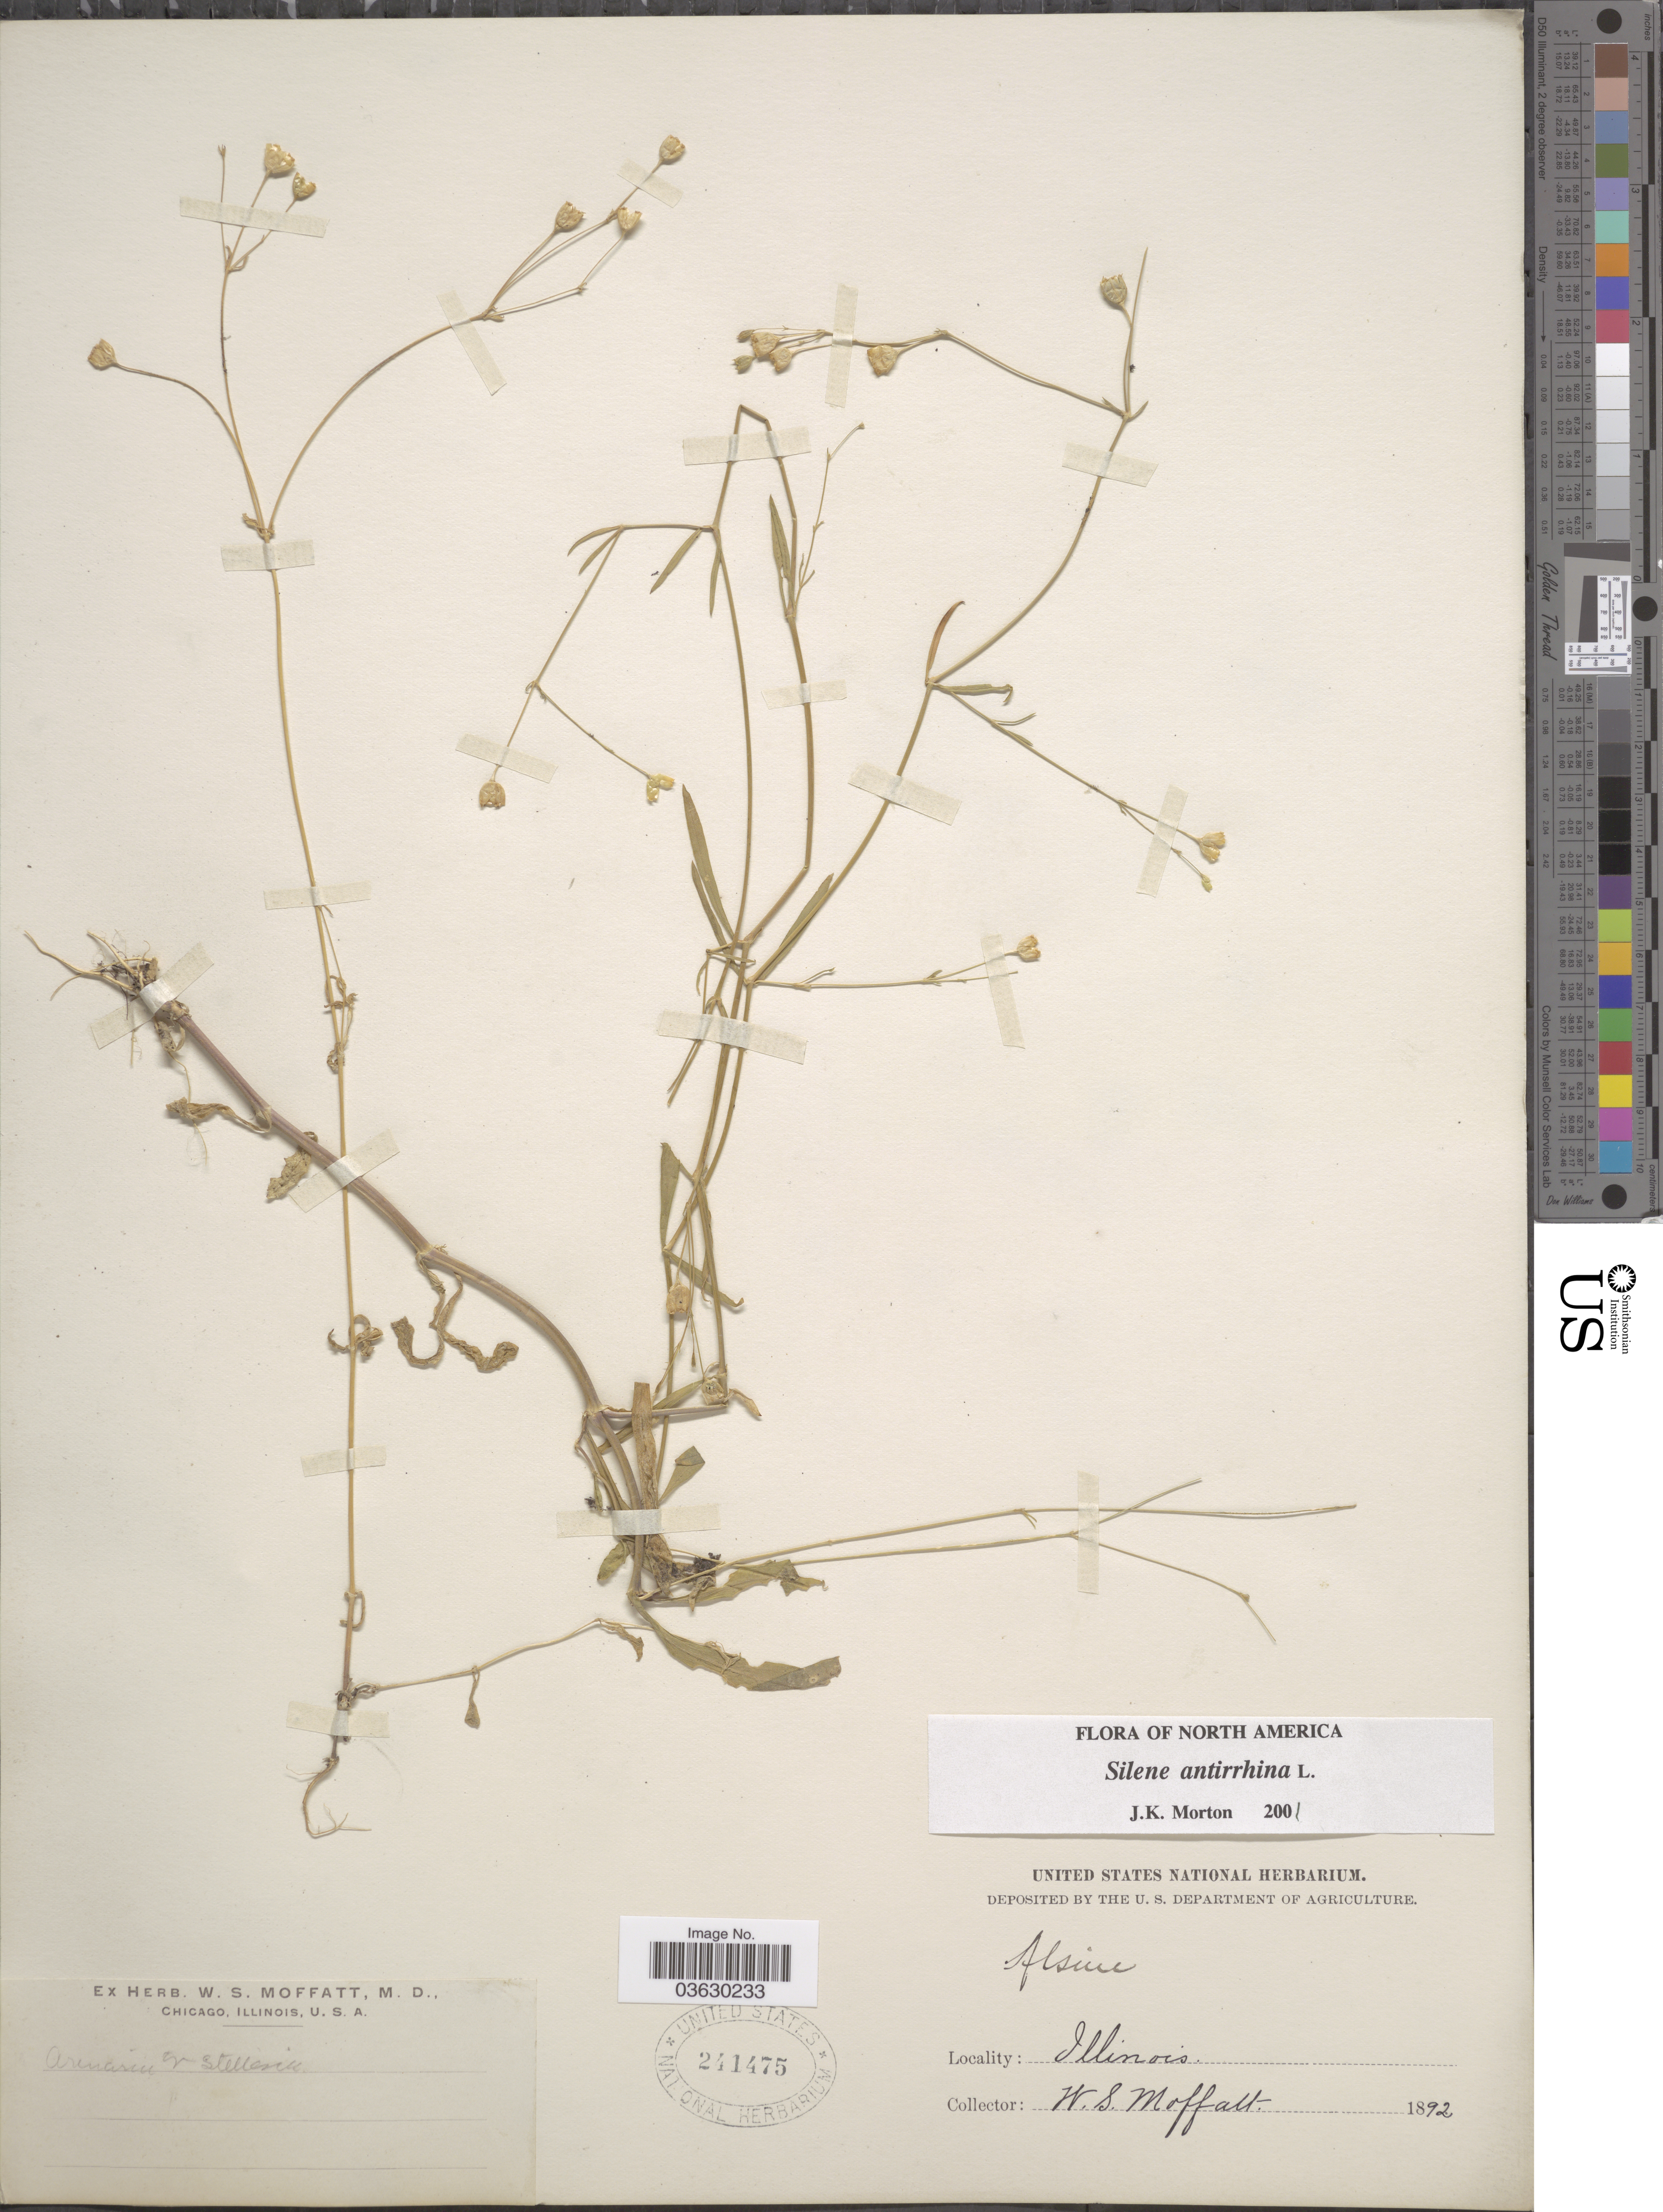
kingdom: Plantae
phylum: Tracheophyta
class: Magnoliopsida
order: Caryophyllales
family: Caryophyllaceae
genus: Silene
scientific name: Silene antirrhina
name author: L.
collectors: W. Moffatt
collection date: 1892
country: United States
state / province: Illinois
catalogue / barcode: US 241475